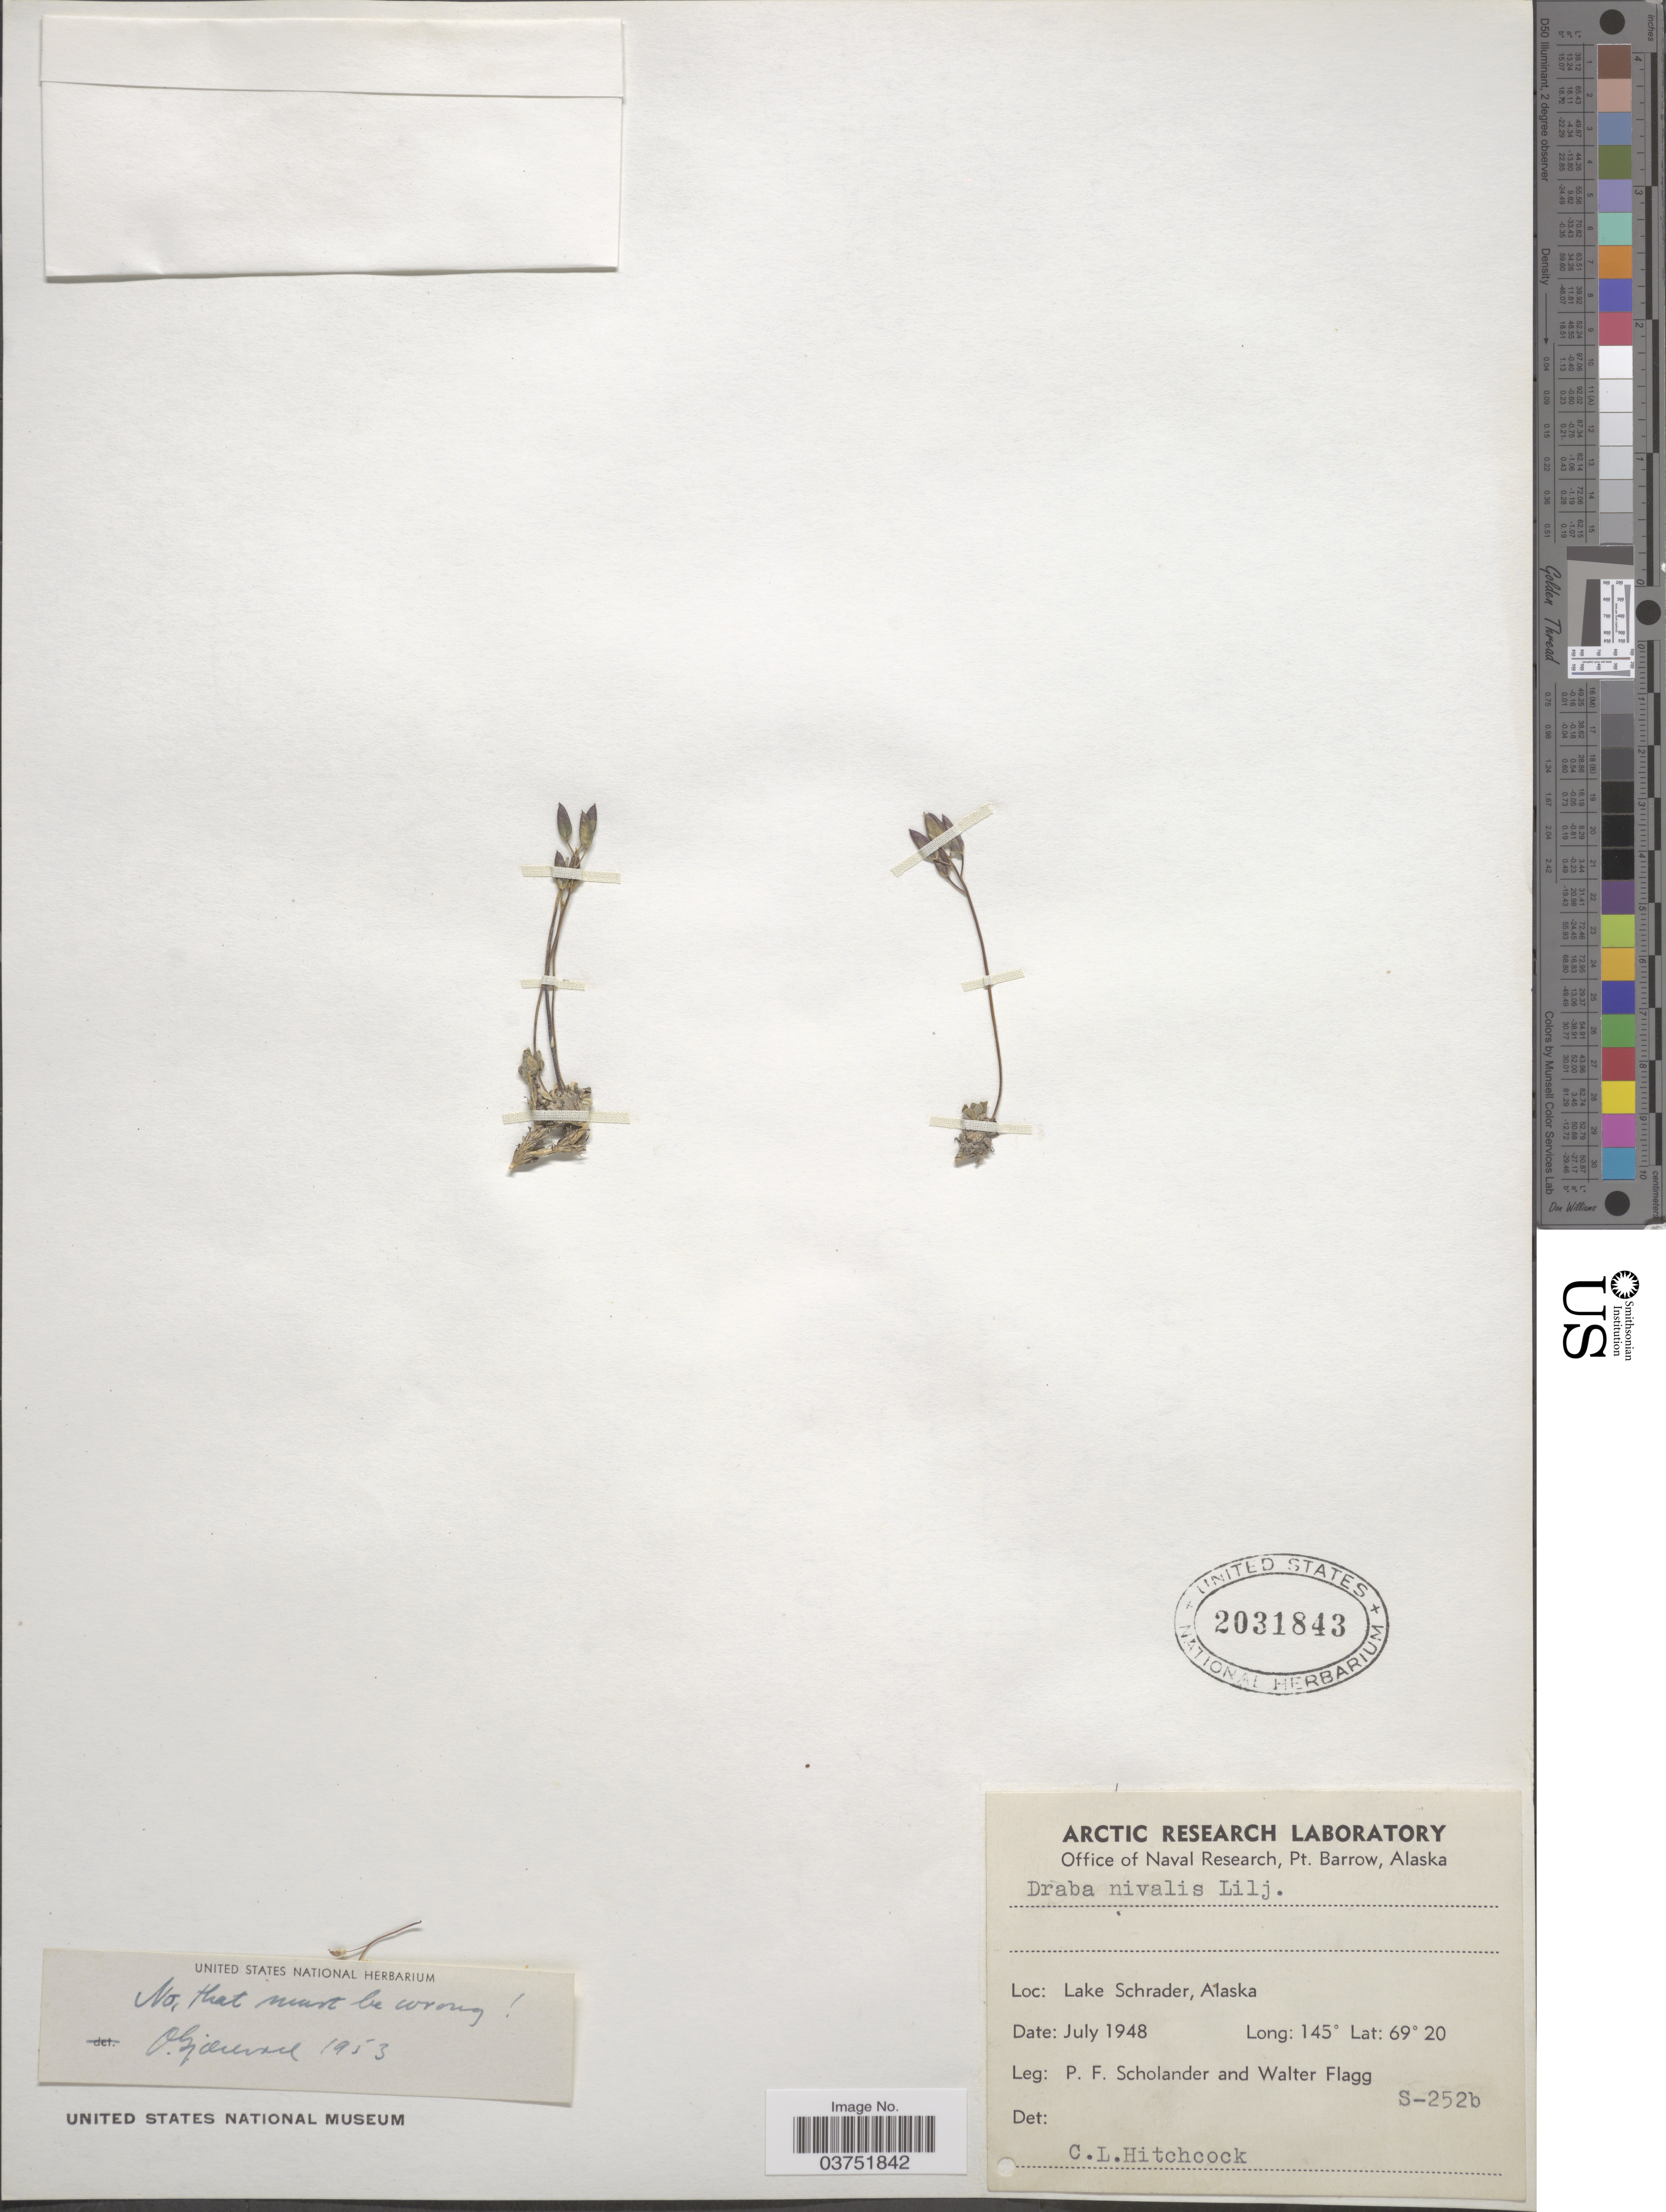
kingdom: Plantae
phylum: Tracheophyta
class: Magnoliopsida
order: Brassicales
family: Brassicaceae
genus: Draba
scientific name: Draba nivalis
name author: Lilj.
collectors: P. Scholander & W. Flagg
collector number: S-252b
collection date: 1948-07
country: United States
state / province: Alaska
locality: Lake Schrader.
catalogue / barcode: US 2031843